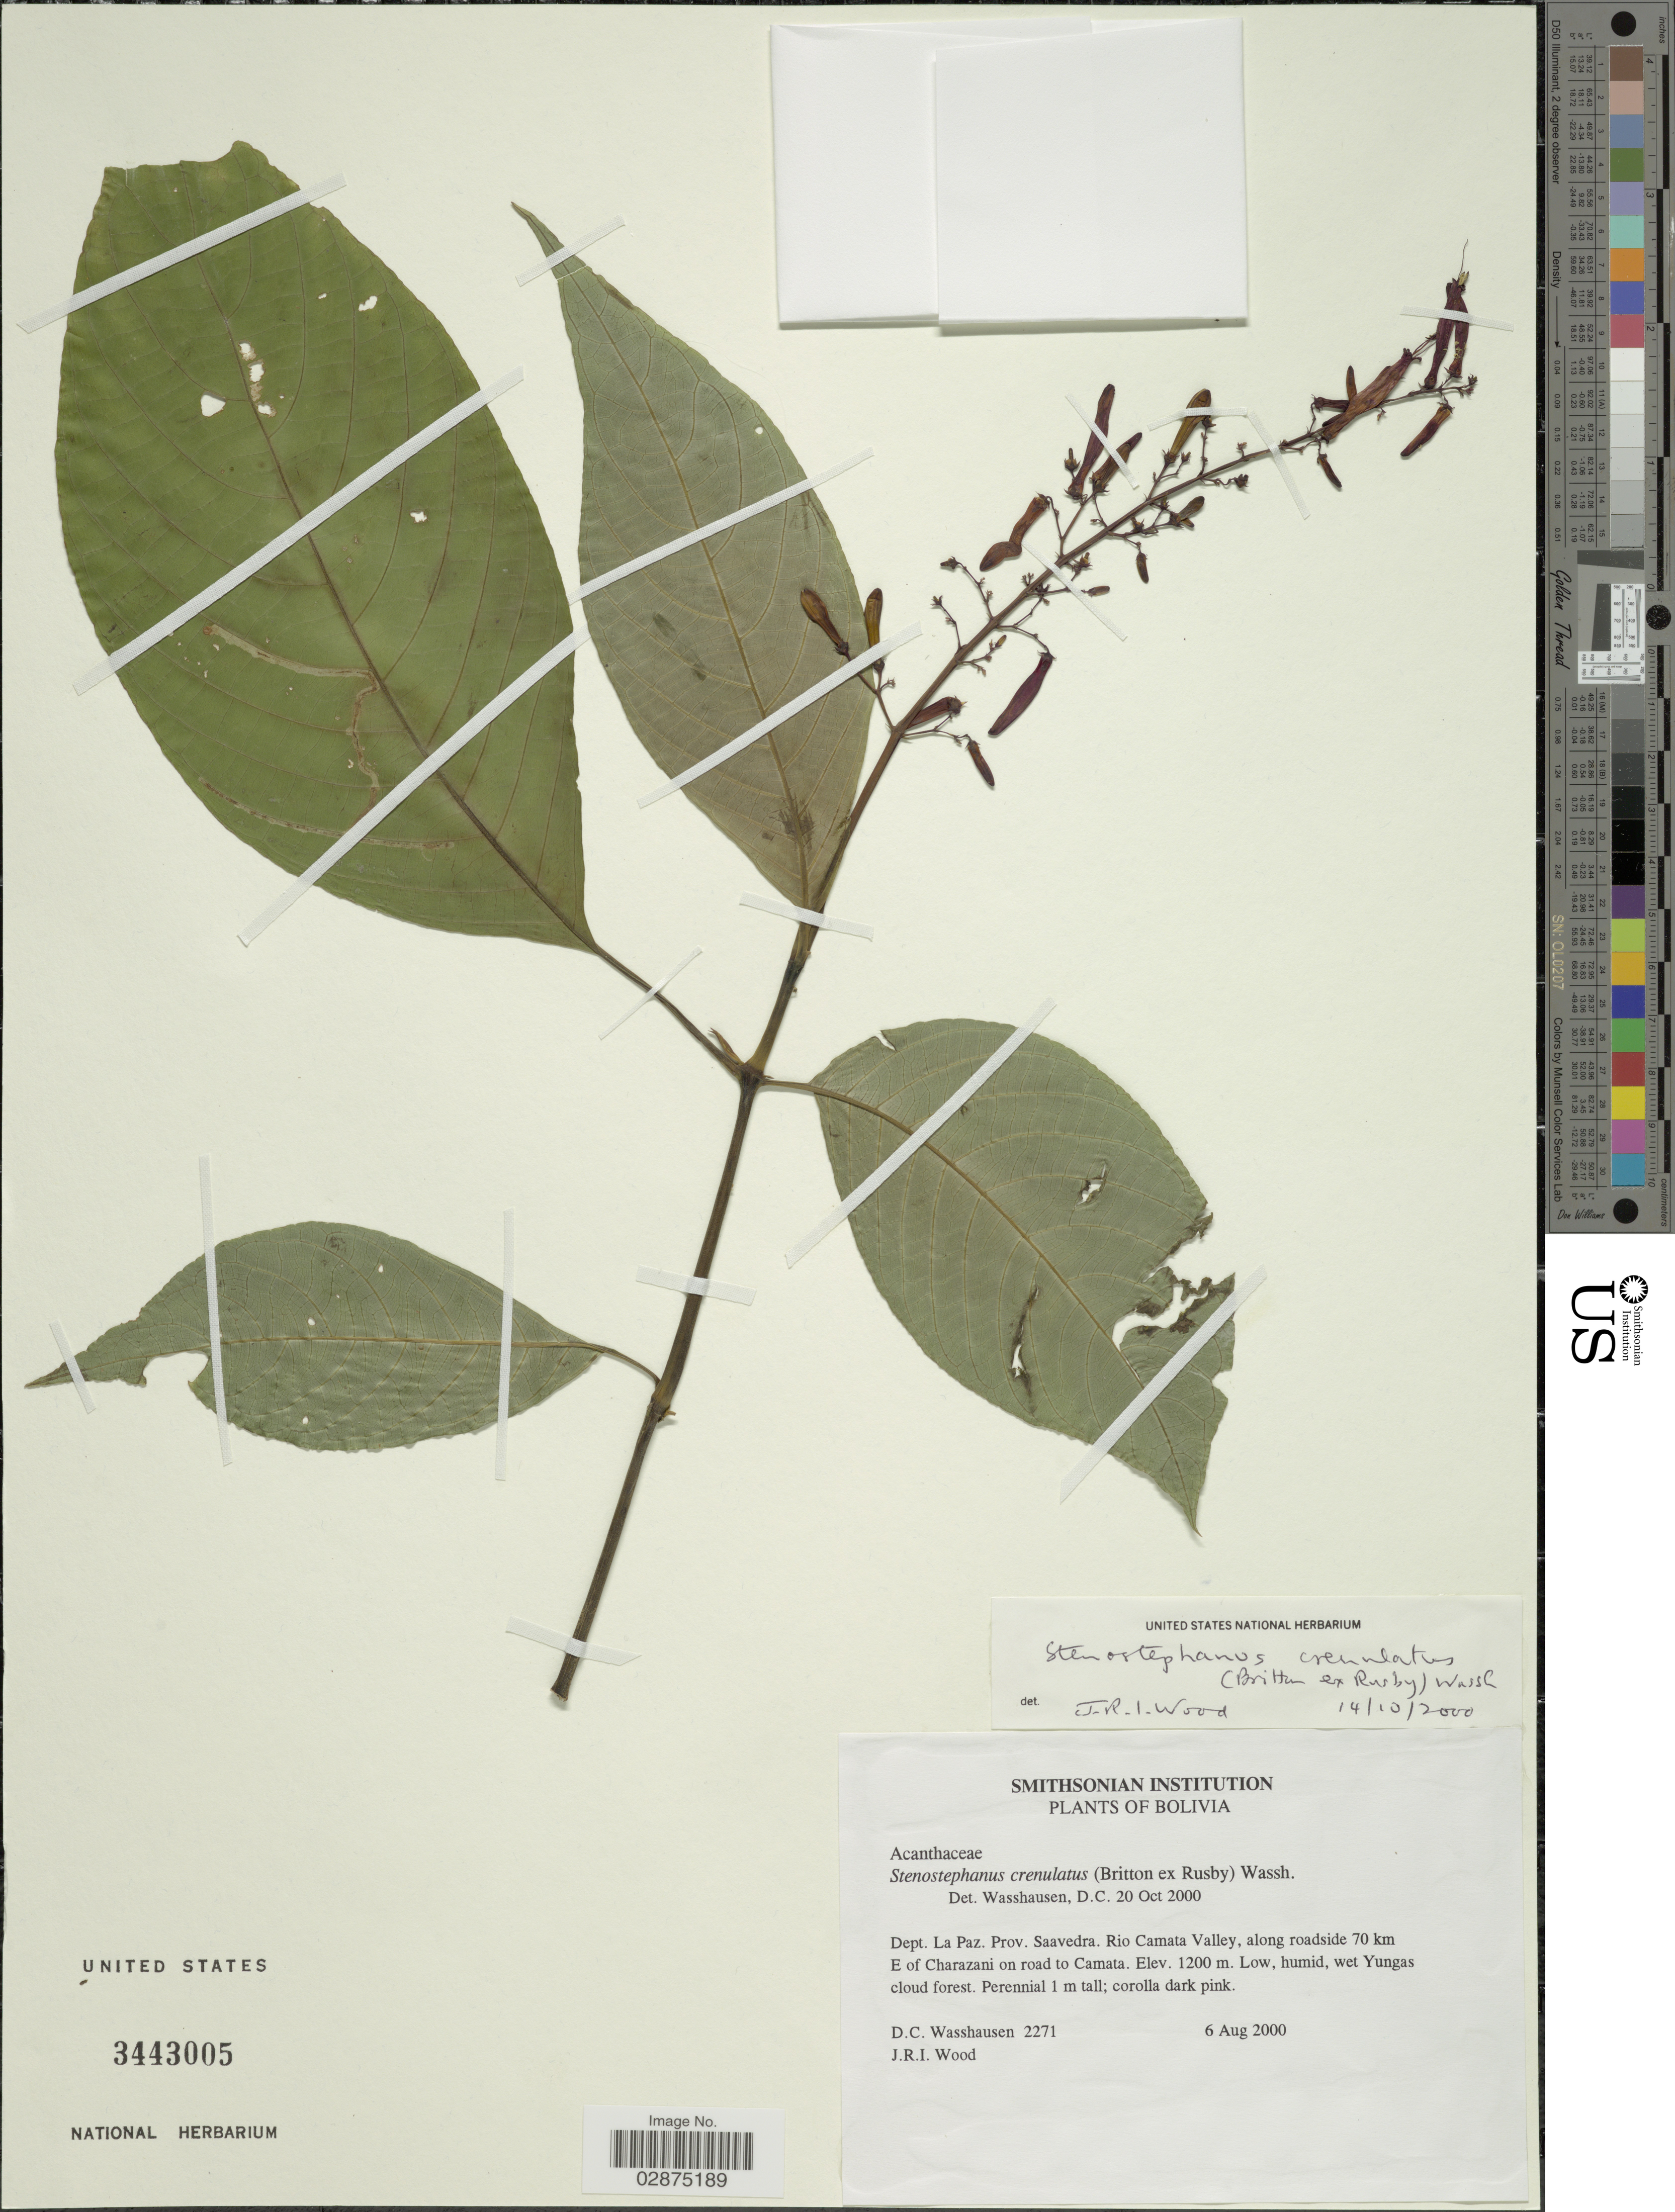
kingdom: Plantae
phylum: Tracheophyta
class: Magnoliopsida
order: Lamiales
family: Acanthaceae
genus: Stenostephanus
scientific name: Stenostephanus crenulatus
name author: (Britton ex Rusby) Wassh.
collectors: D. C. Wasshausen & J. R. I. Wood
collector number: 2271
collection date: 2000-08-06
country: Bolivia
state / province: La Paz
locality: Dept. La Paz. Prov. Saavedra. Rio Camata Valley, along roadside 10 km E of Charazani on road to Camata.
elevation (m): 1200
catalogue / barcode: US 3443005